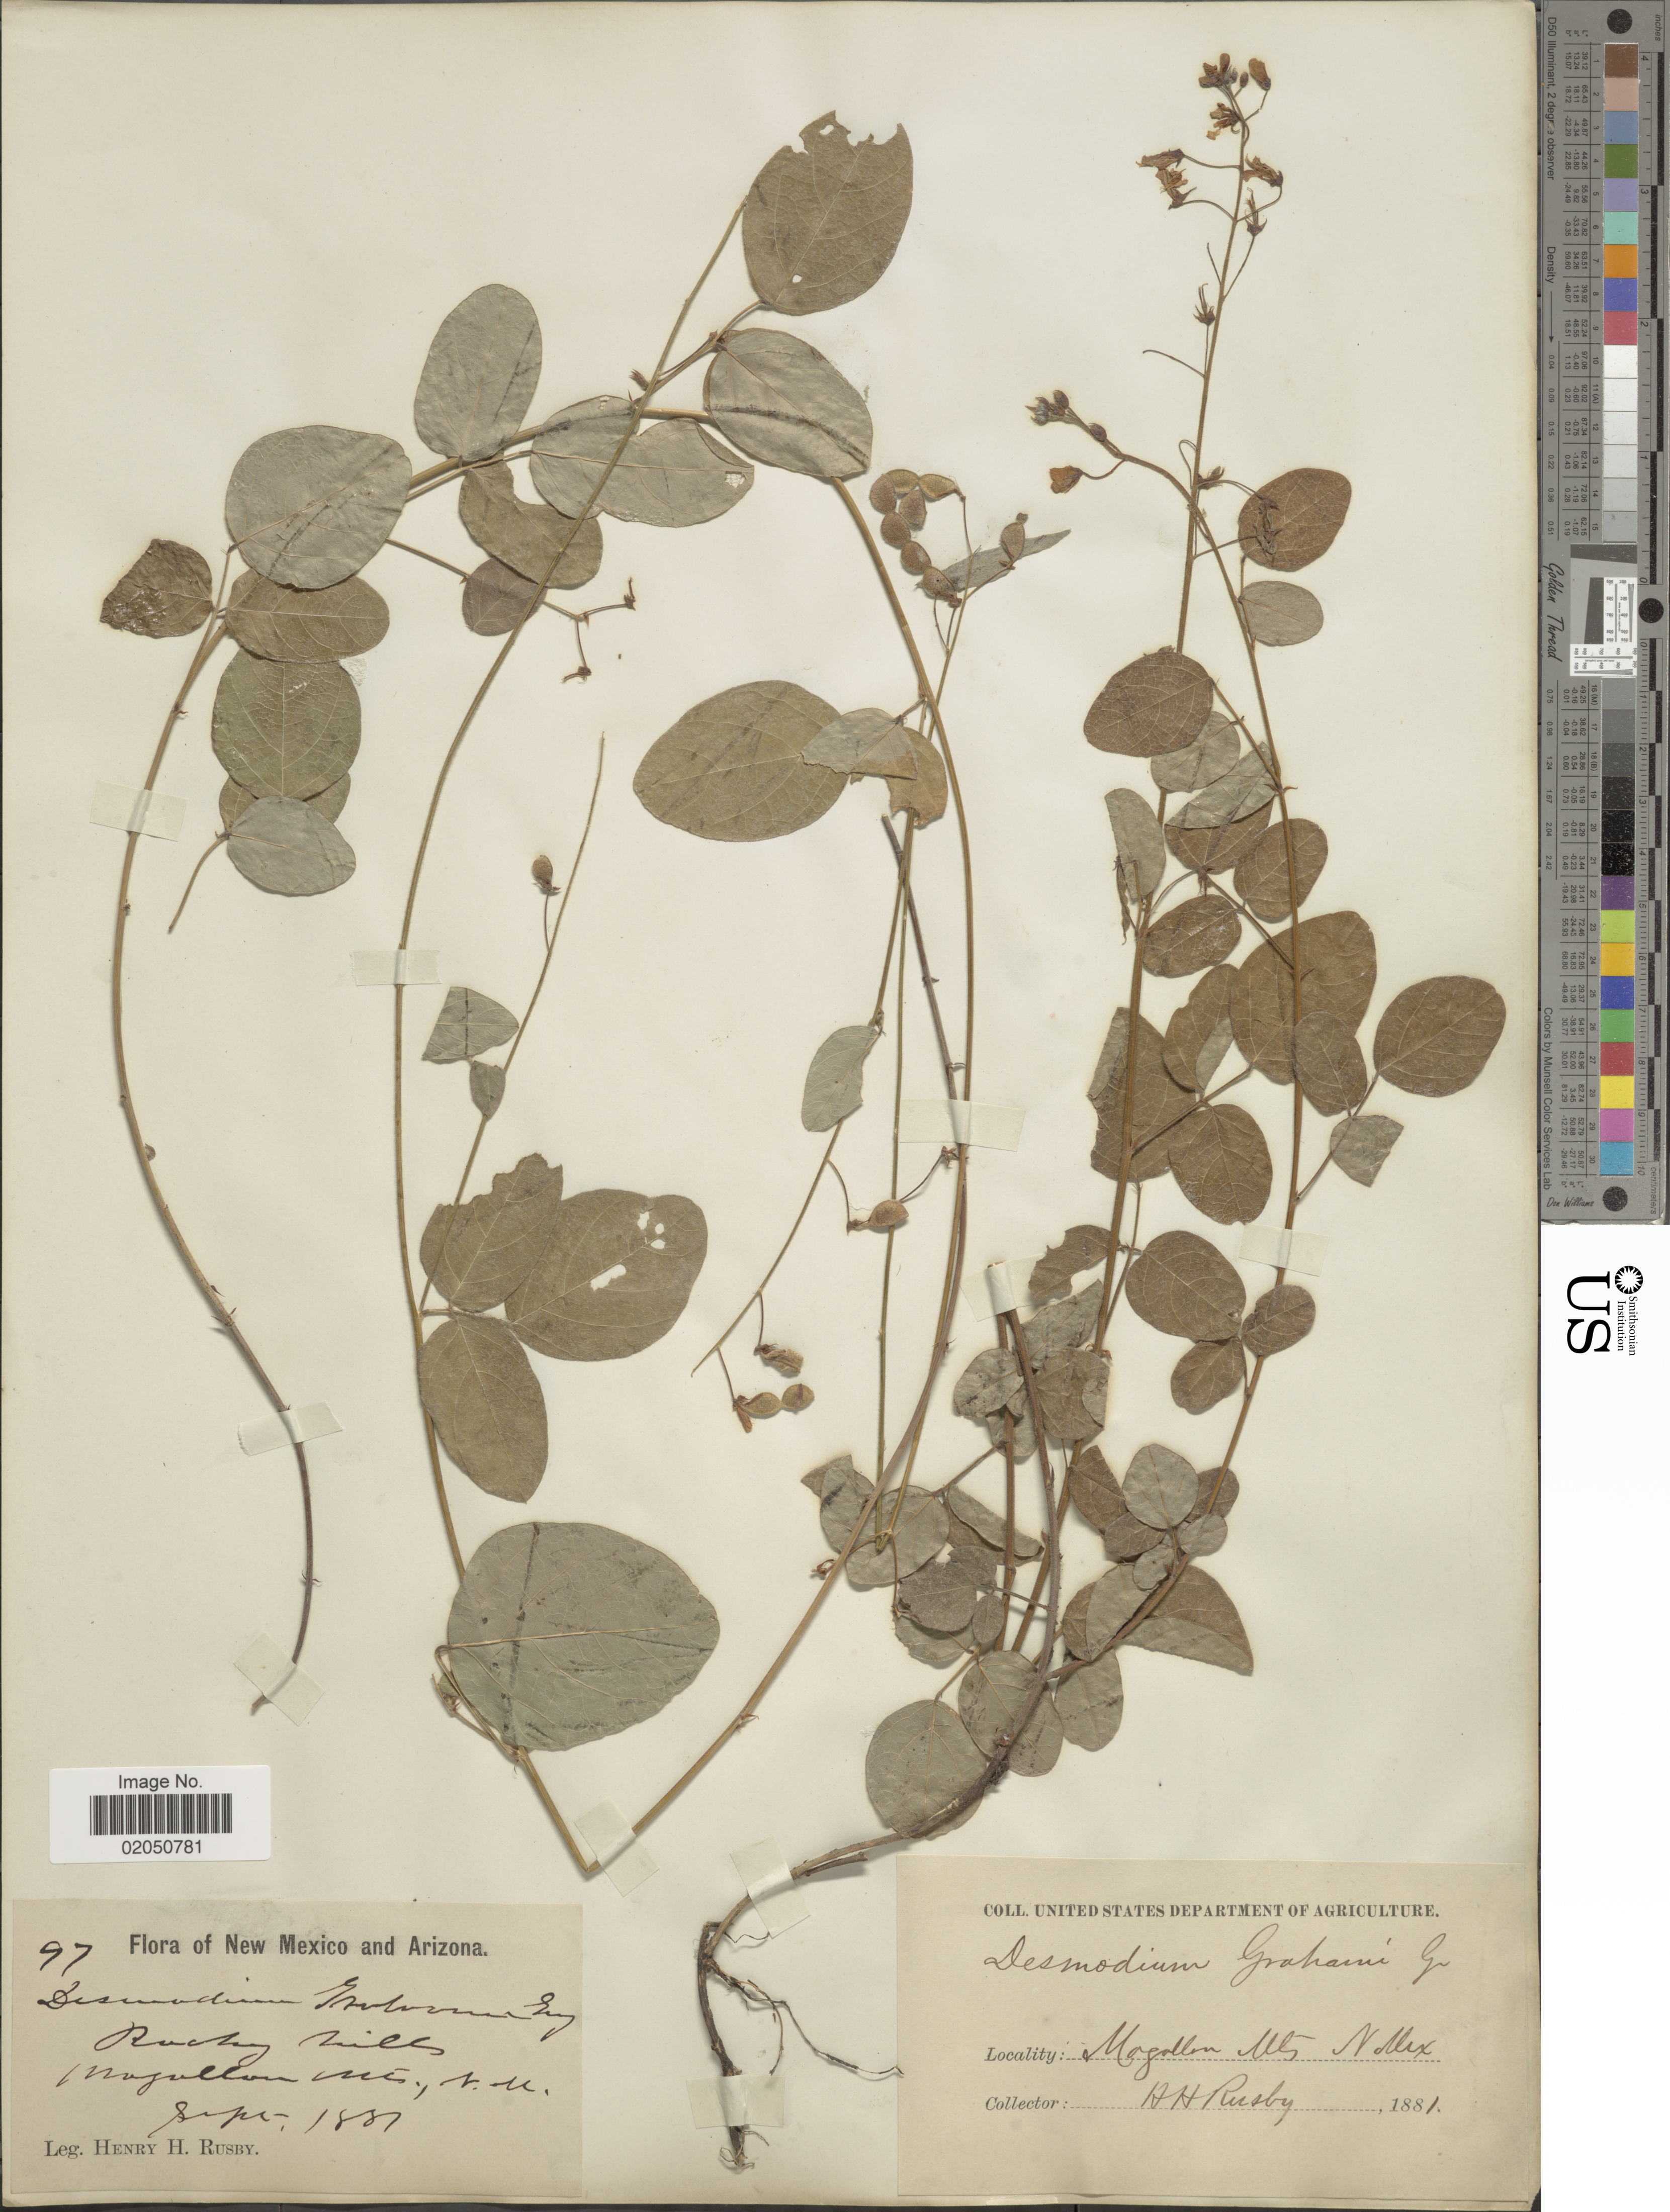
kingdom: Plantae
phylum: Tracheophyta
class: Magnoliopsida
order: Fabales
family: Fabaceae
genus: Desmodium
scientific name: Desmodium grahamii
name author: A. Gray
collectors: H. H. Rusby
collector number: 97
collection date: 1881-09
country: United States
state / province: New Mexico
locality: Rocky hills, Magallon Mts